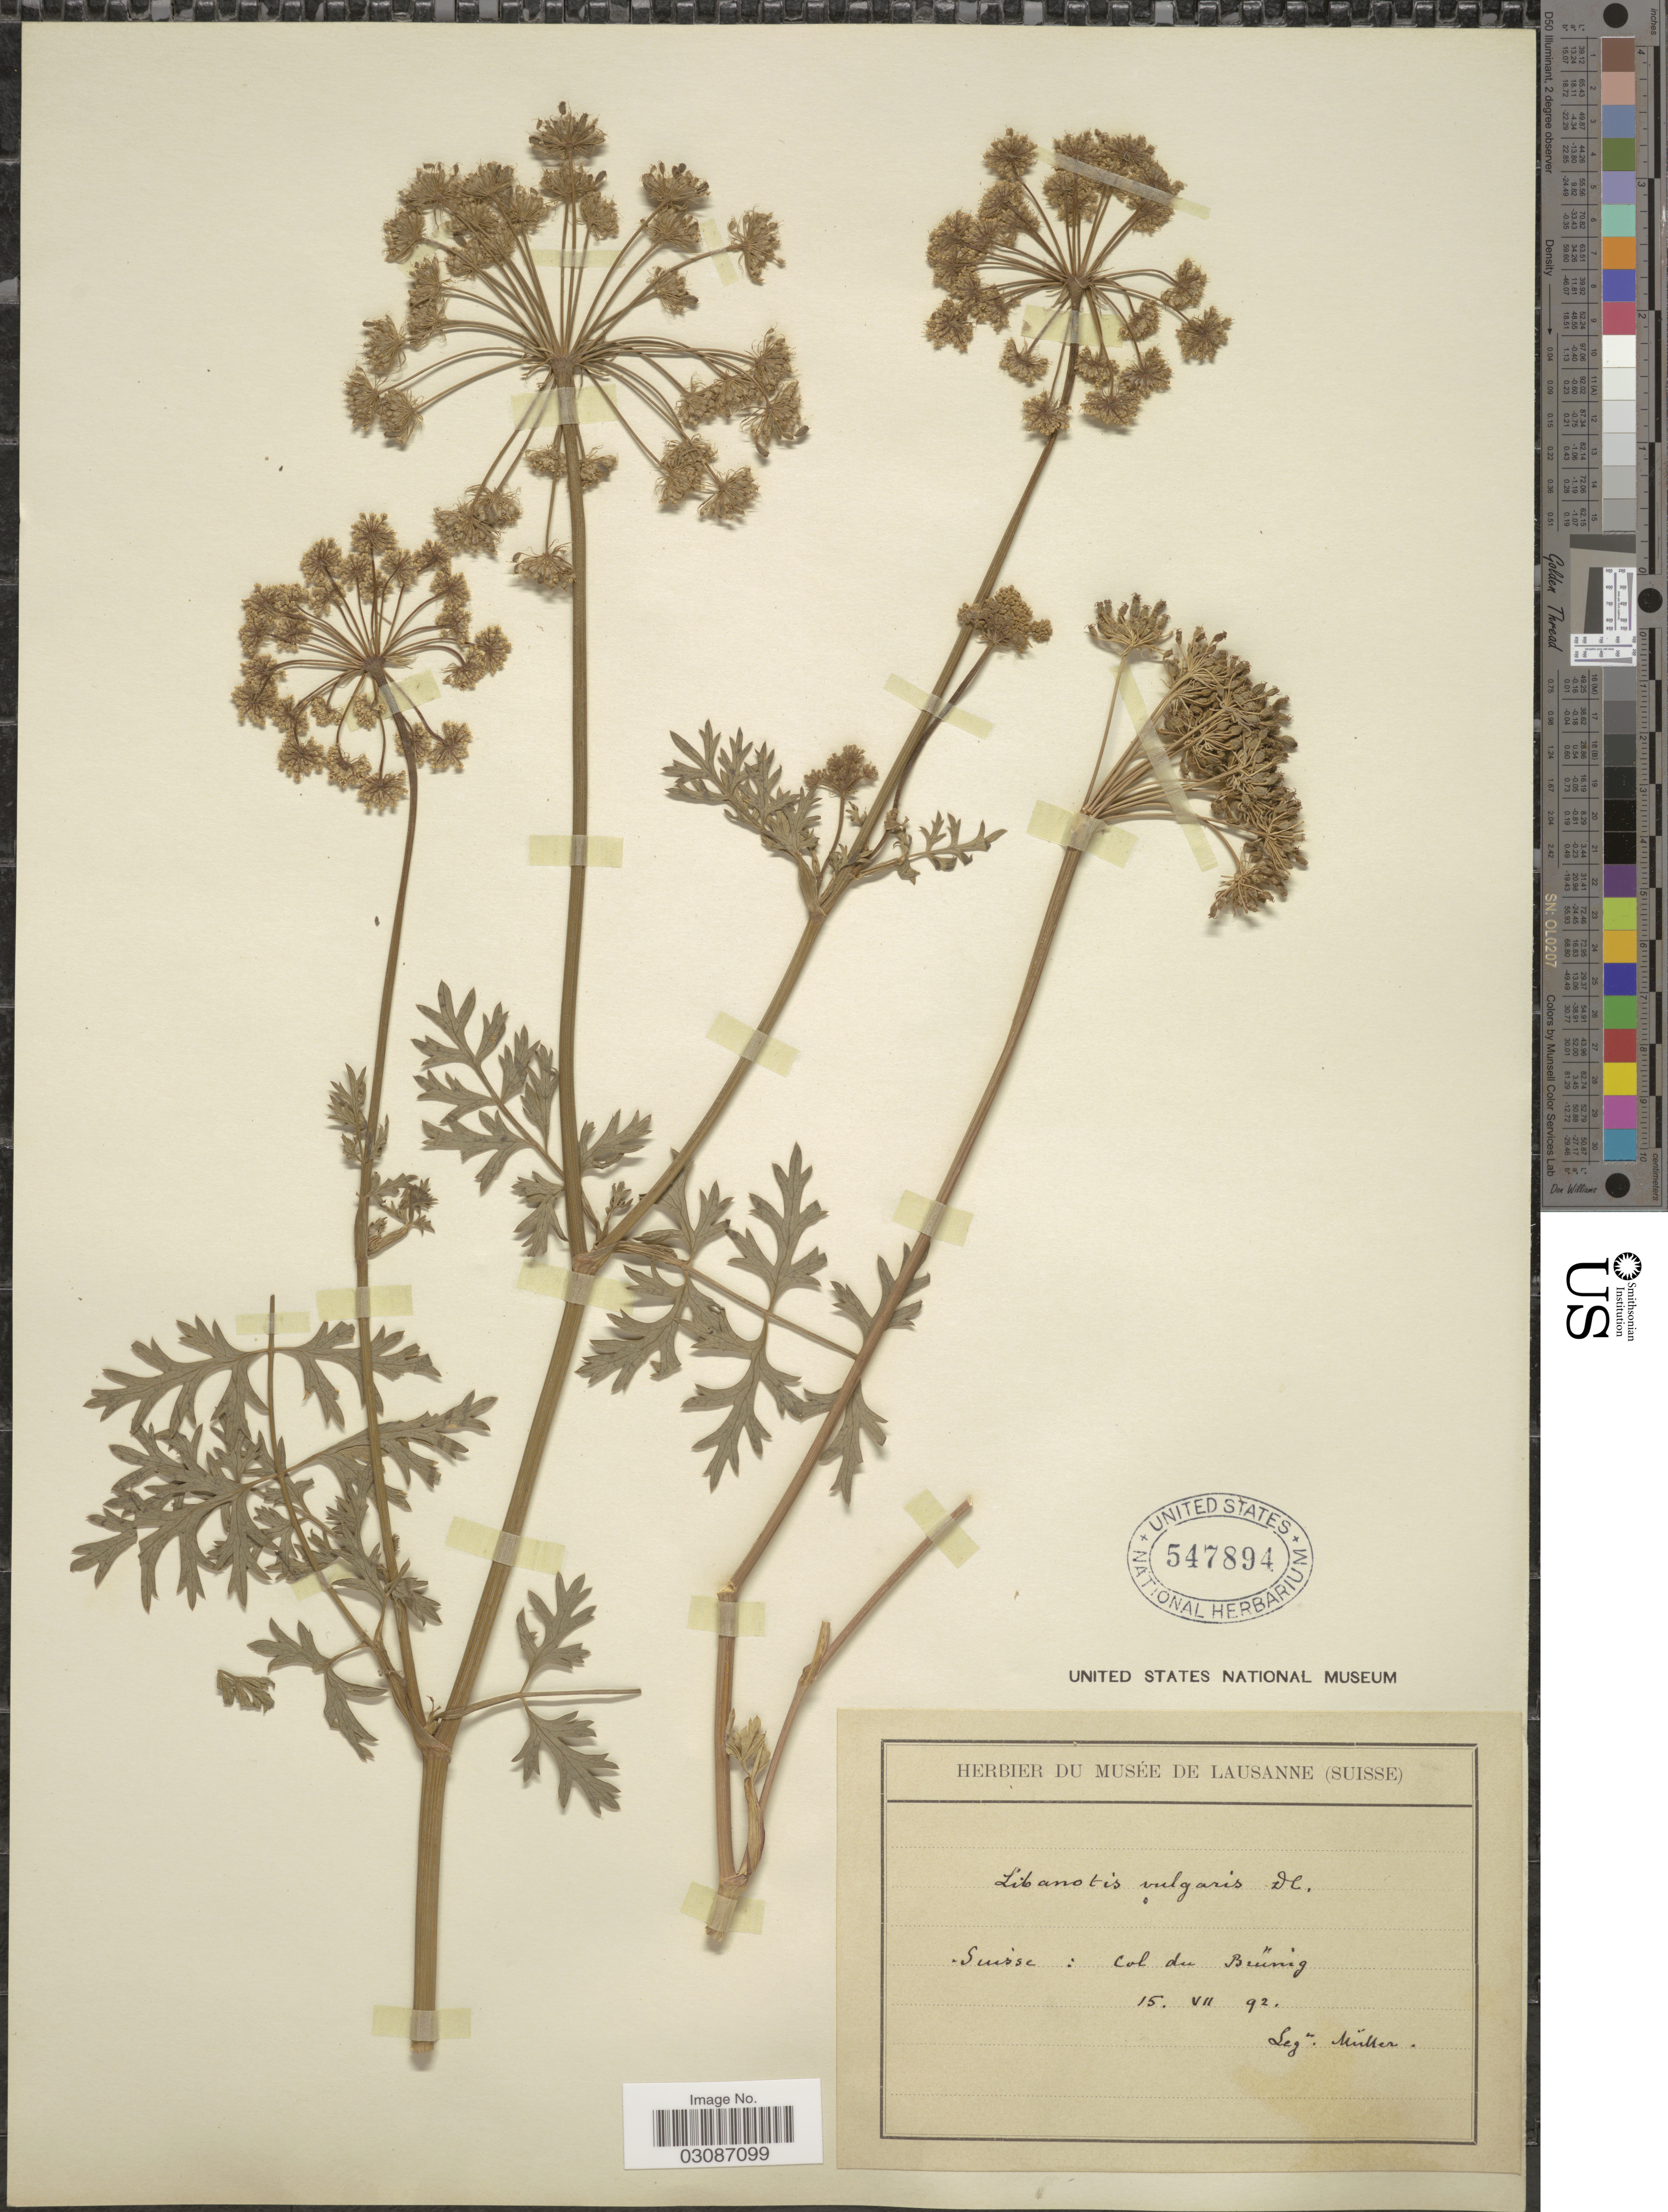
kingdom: Plantae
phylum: Tracheophyta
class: Magnoliopsida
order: Apiales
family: Apiaceae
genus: Seseli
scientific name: Seseli libanotis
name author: Koch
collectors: -- Müller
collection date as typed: Transcribed d/m/y: 15/7/92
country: Switzerland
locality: Suisse: Col du Brünig.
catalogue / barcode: US 547894